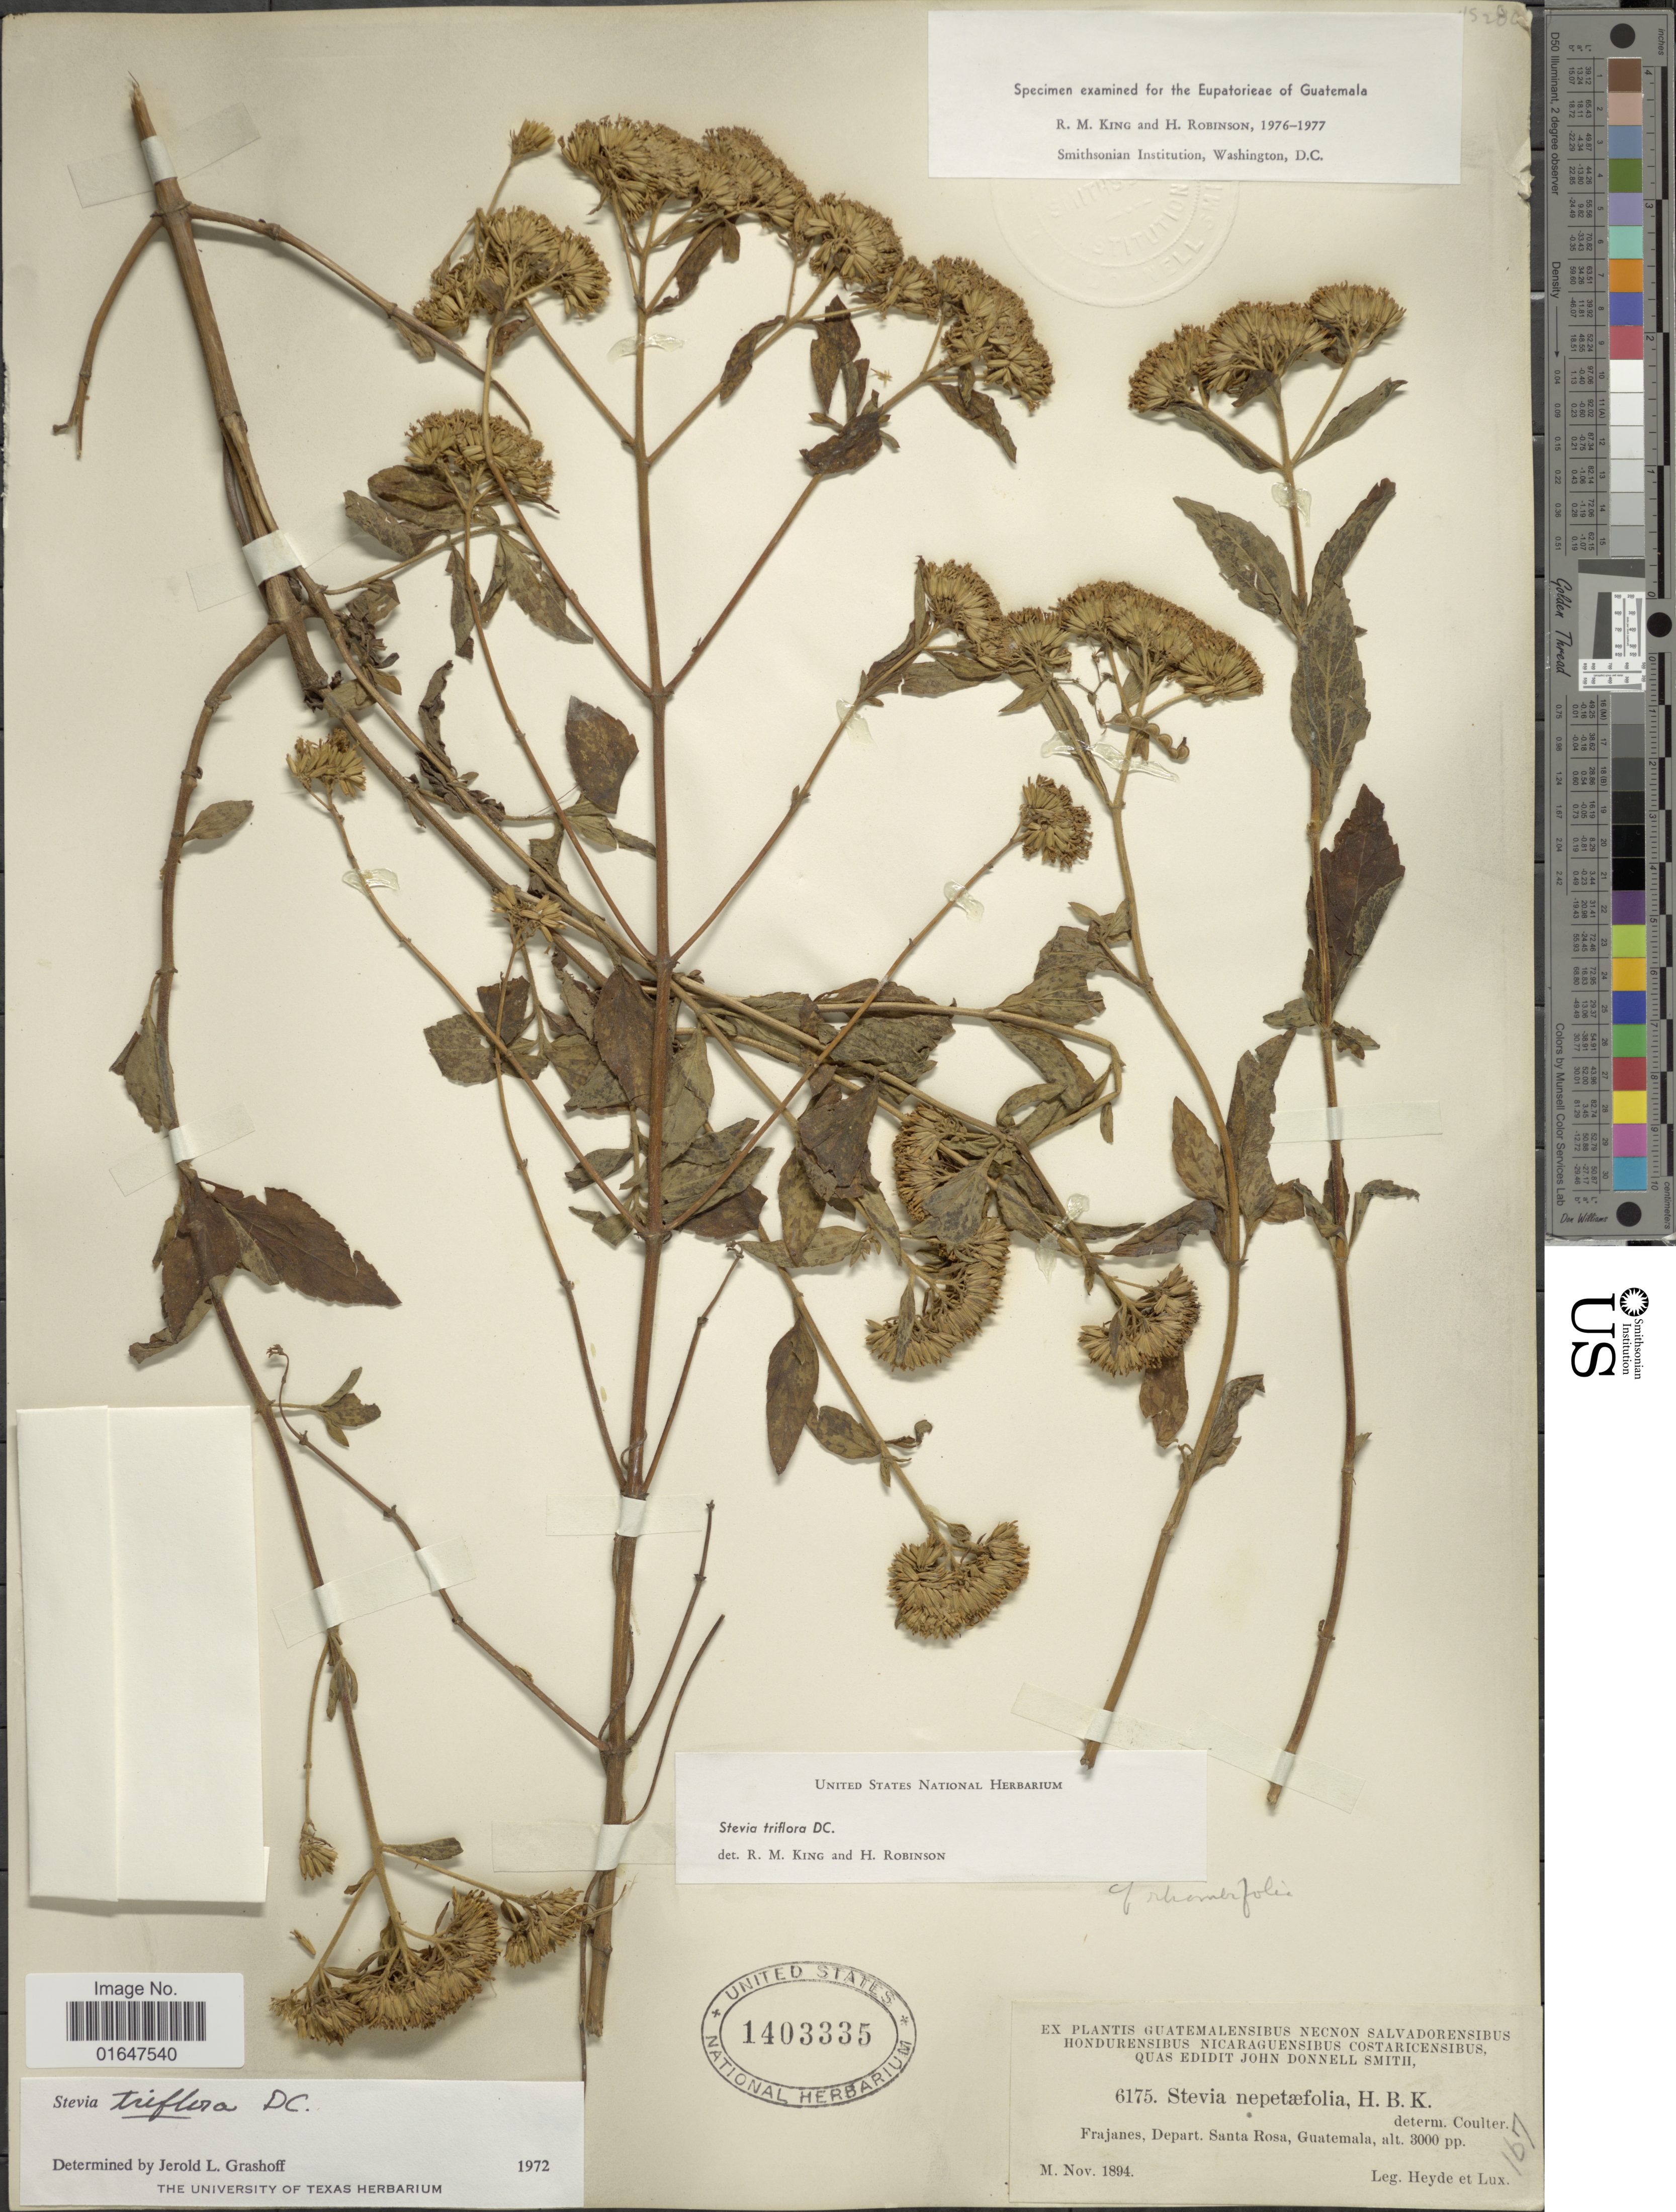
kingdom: Plantae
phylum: Tracheophyta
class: Magnoliopsida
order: Asterales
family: Asteraceae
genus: Stevia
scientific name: Stevia triflora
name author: DC.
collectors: Heyde & Lux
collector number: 6175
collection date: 1894-11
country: Guatemala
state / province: Santa Rosa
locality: Frajanes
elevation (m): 914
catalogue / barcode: US 1403335